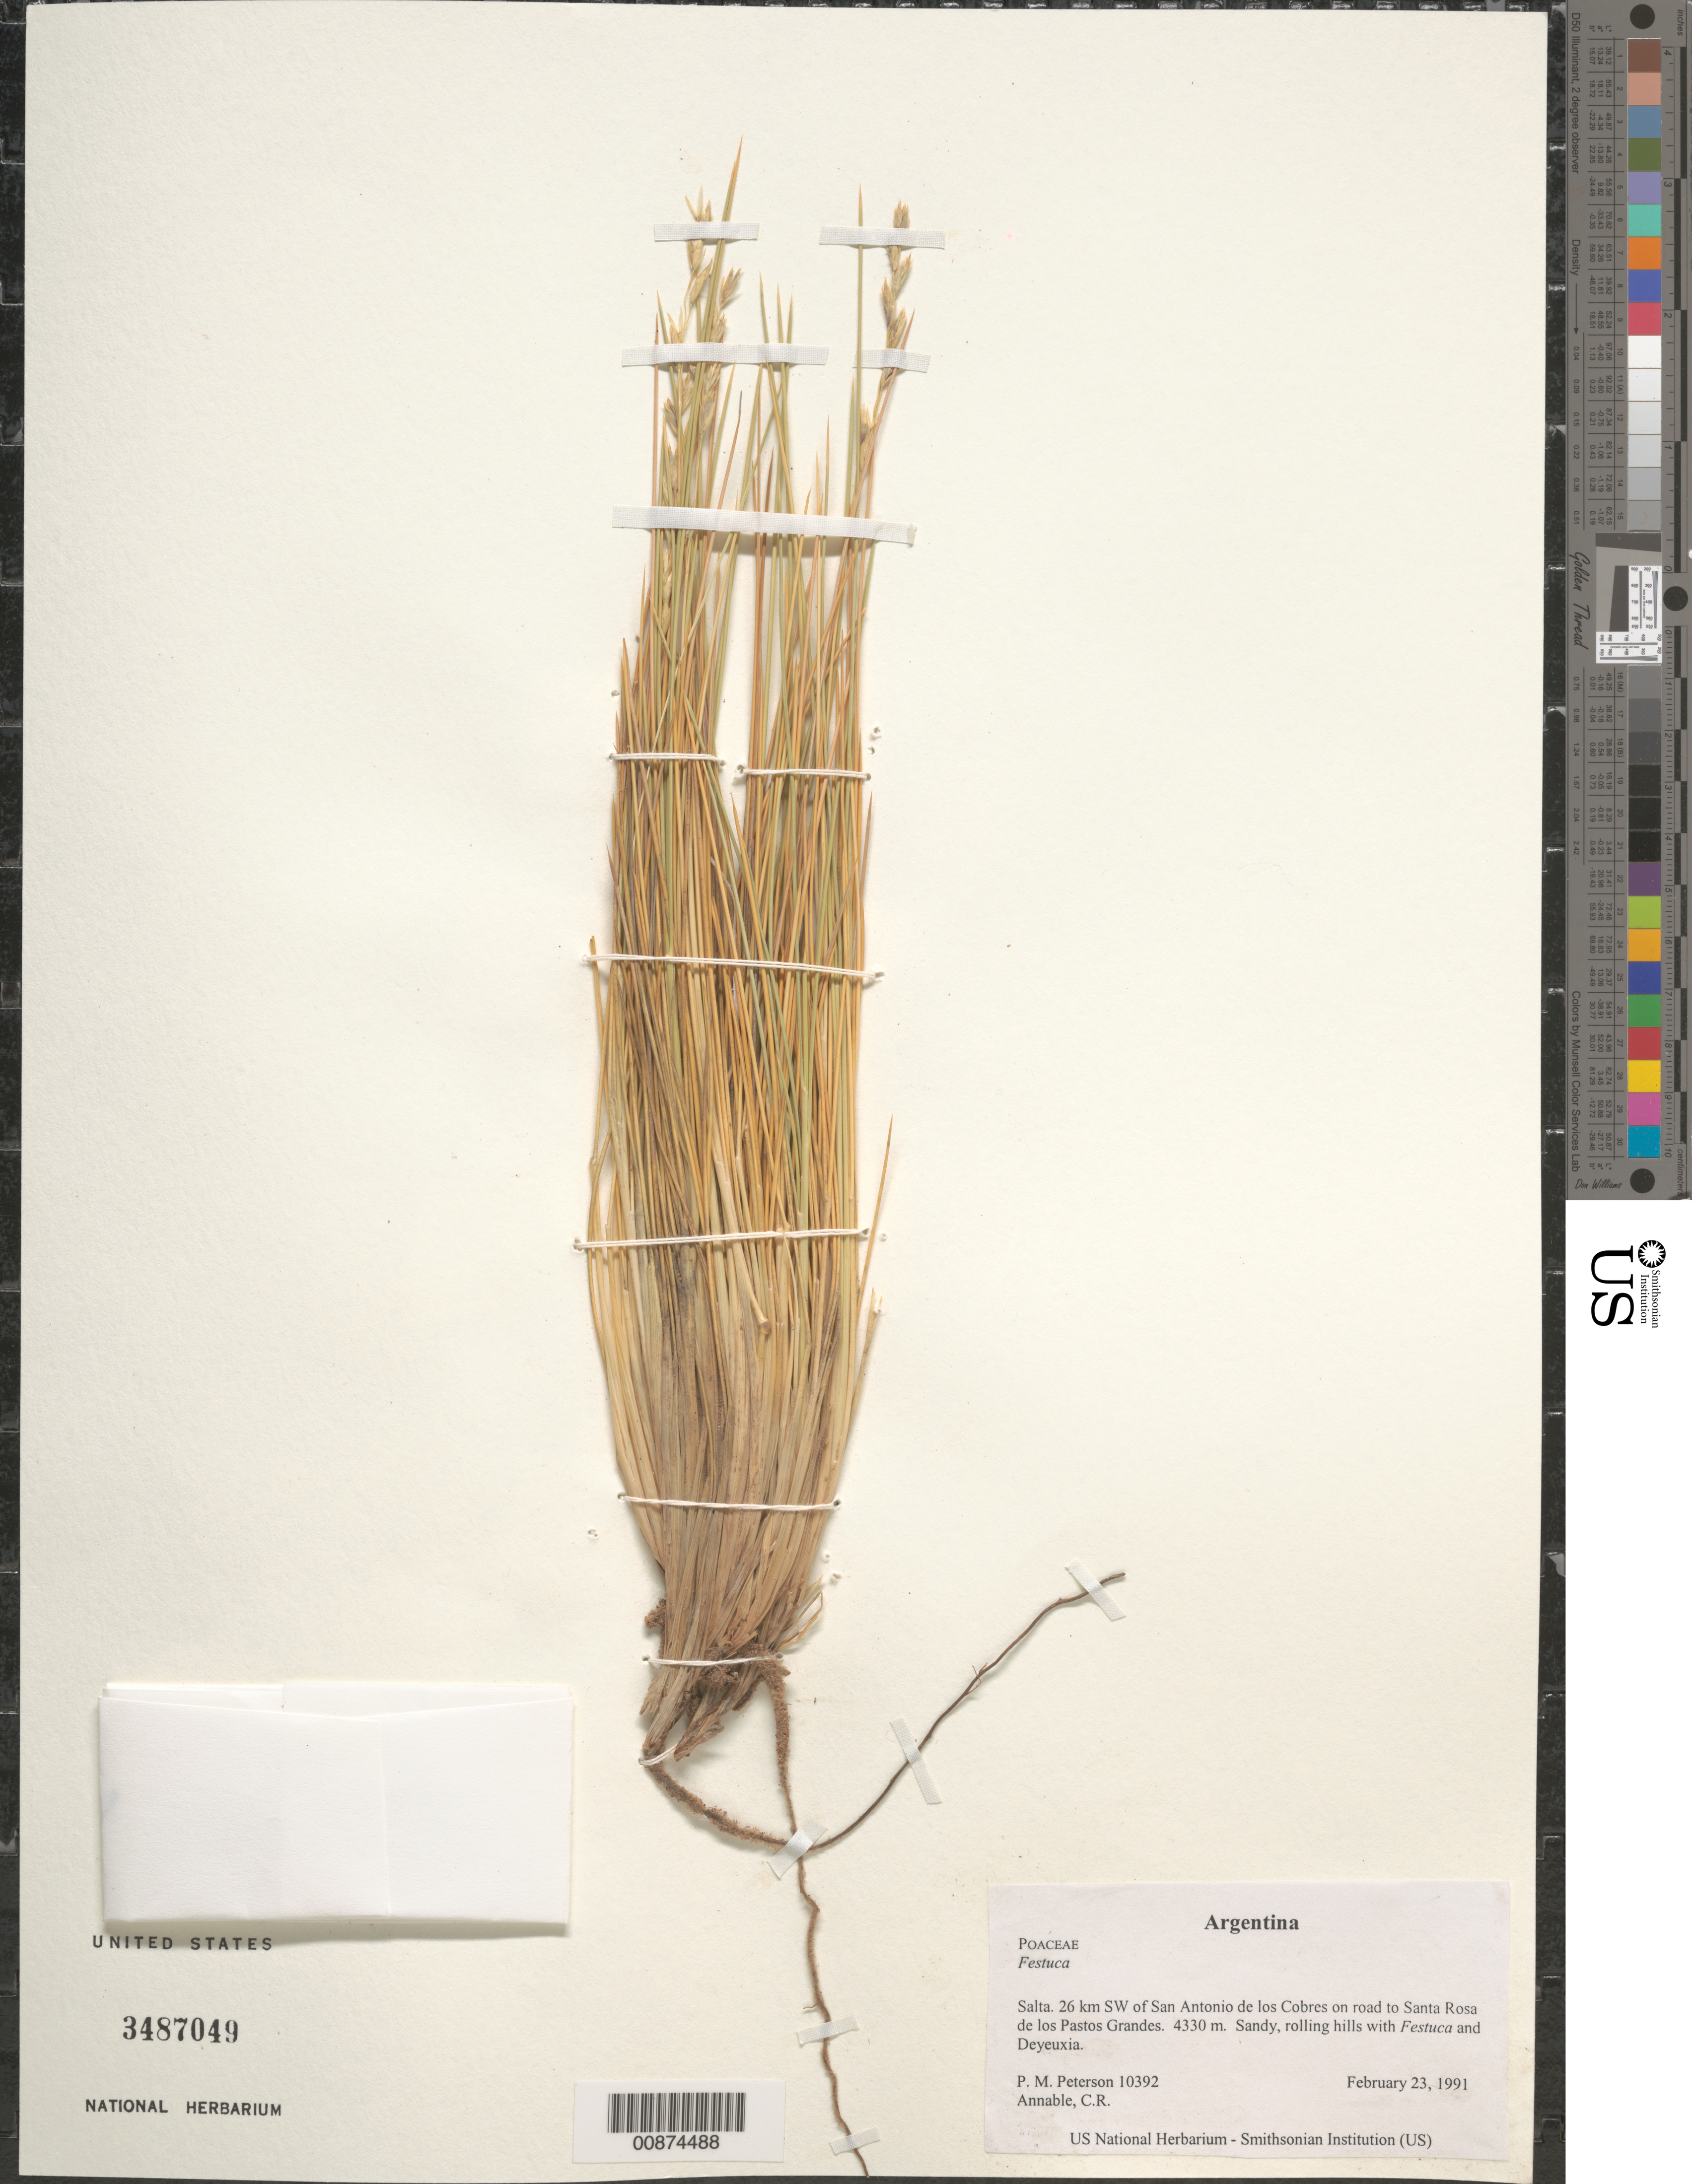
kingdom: Plantae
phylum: Tracheophyta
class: Liliopsida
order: Poales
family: Poaceae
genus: Festuca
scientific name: Festuca sp.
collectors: P. M. Peterson & C. R. Annable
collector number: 10392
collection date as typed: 23 Feb 1991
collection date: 1991-02-23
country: Argentina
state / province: Salta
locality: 26 km SW of San Antonio de los Cobres on road to Santa Rosa de los Pastos Grandes.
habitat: Sandy, rolling hills with Festuca and Deyeuxia.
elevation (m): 4330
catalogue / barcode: US 3487049